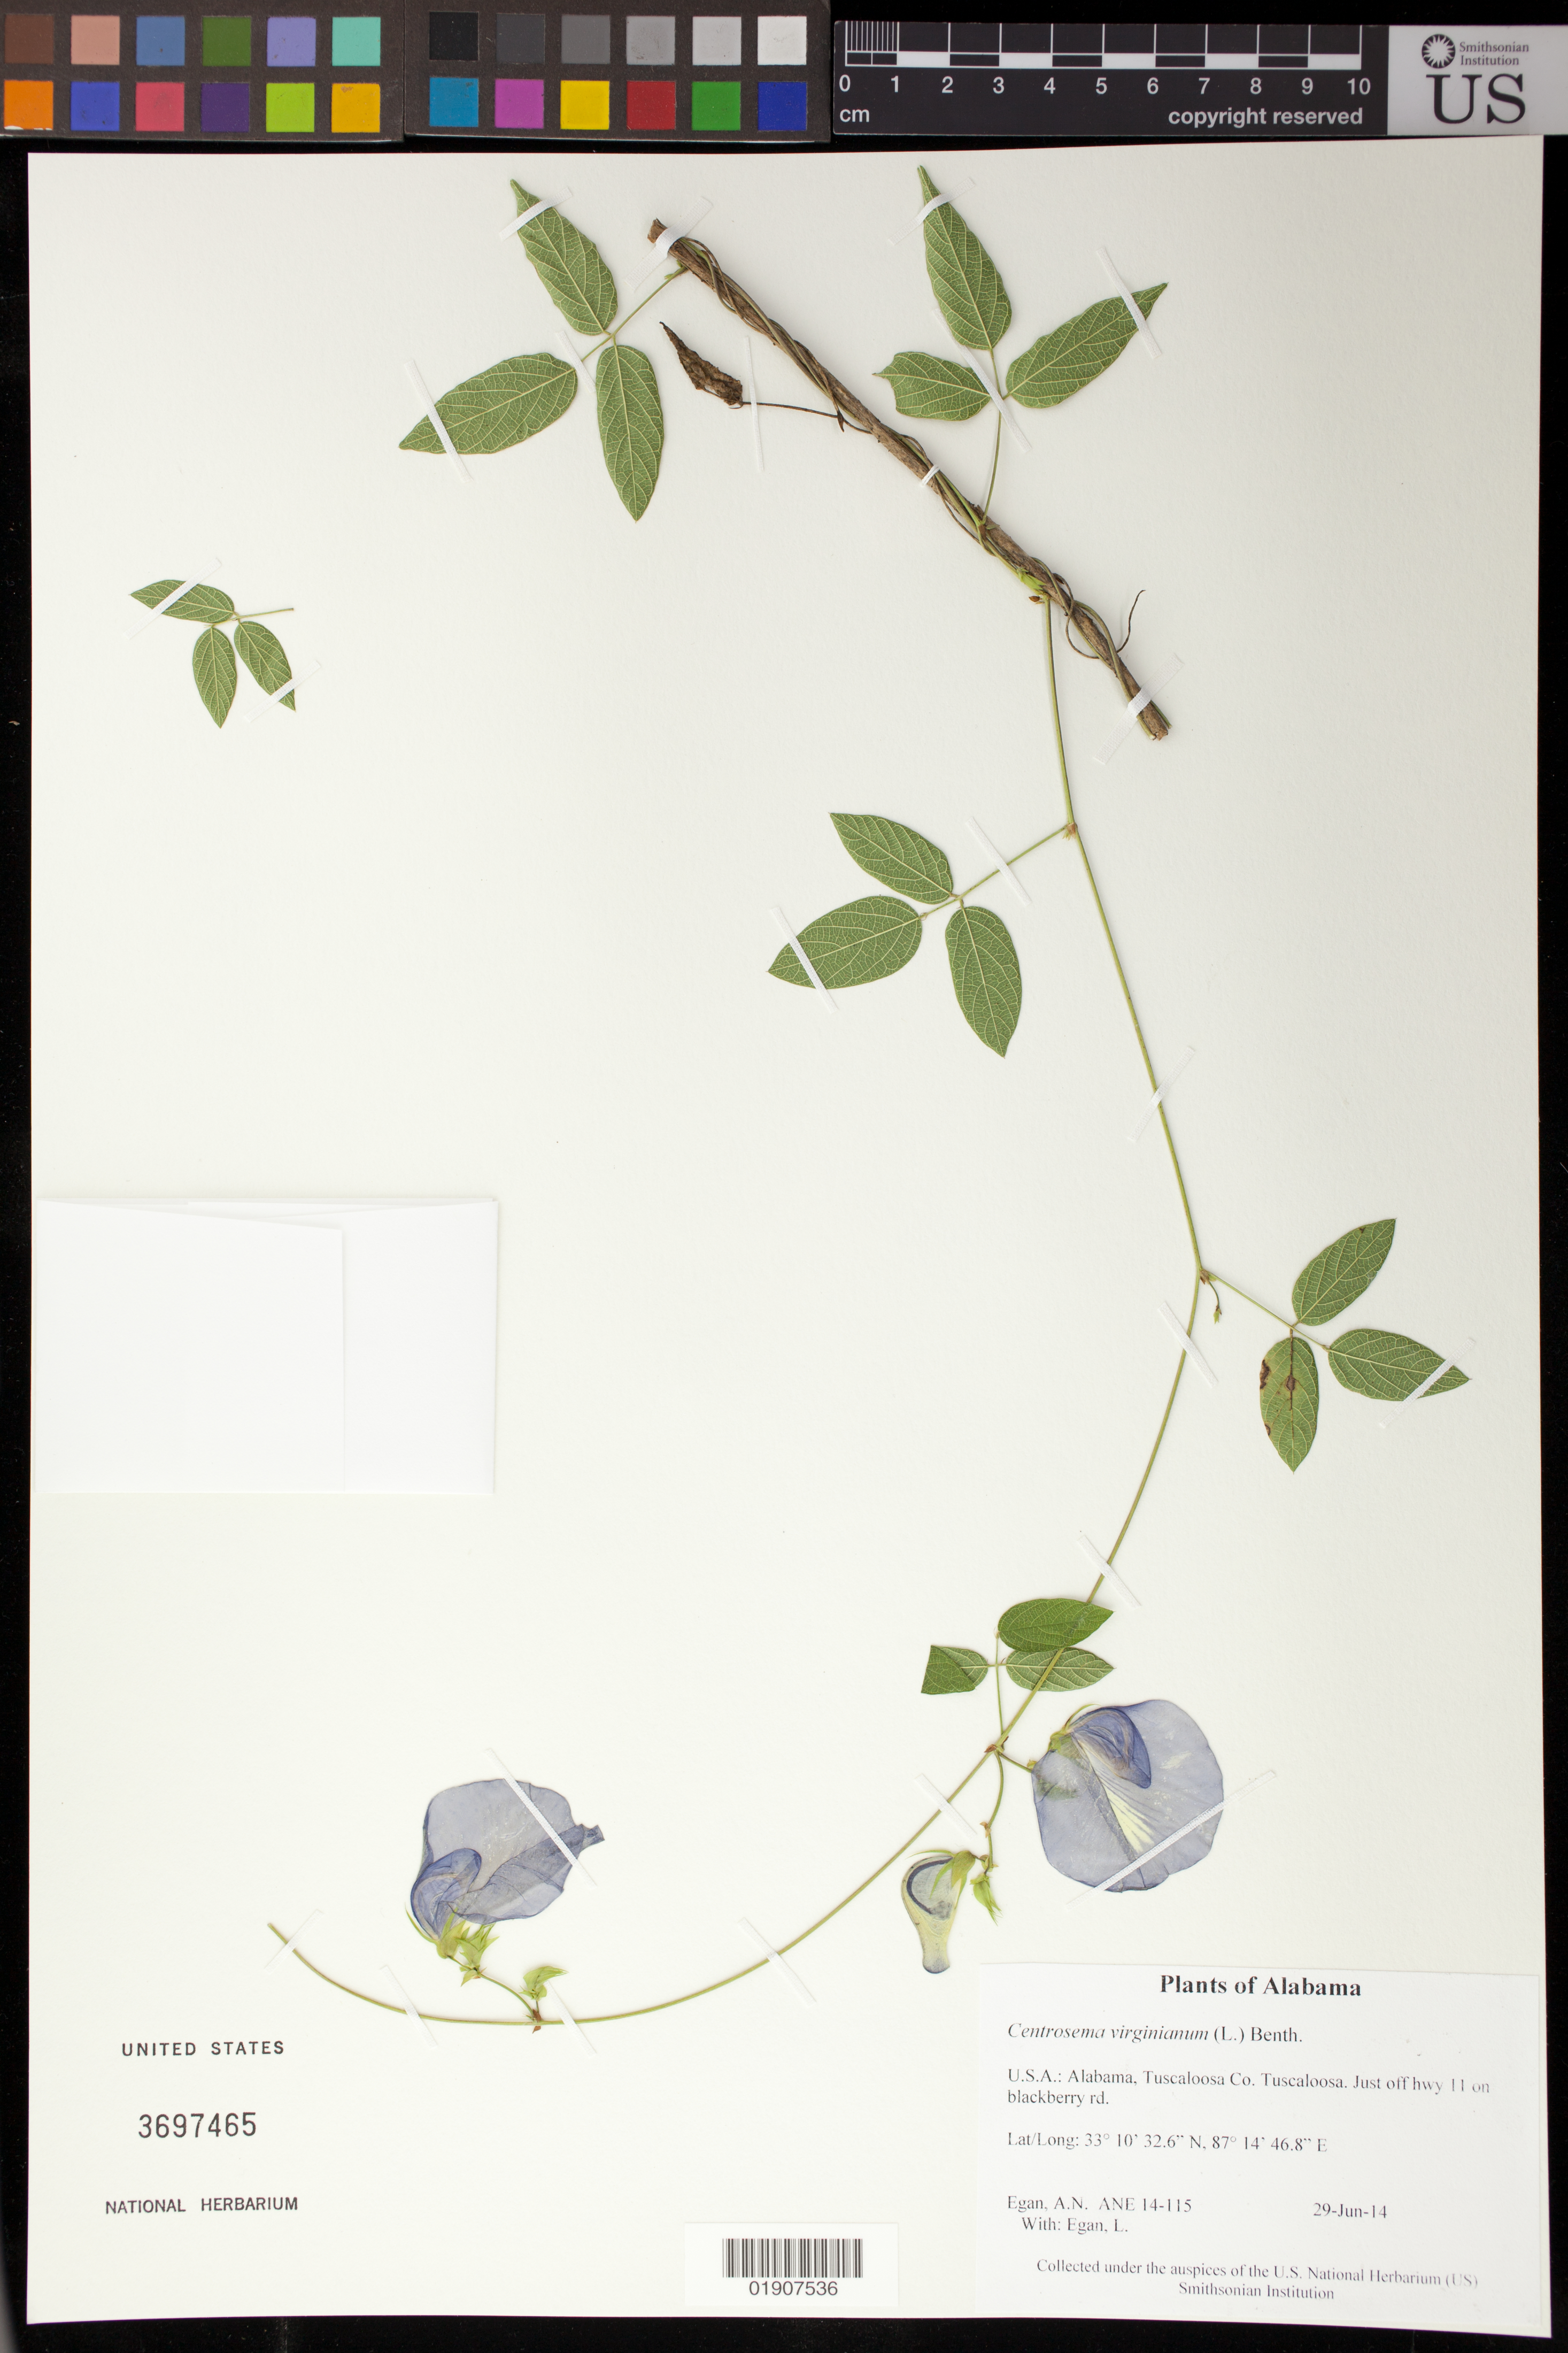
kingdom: Plantae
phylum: Tracheophyta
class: Magnoliopsida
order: Fabales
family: Fabaceae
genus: Centrosema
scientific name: Centrosema virginianum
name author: (L.) Benth.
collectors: A. N. Egan & L. Egan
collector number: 14-115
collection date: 2014-06-29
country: United States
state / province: Alabama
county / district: Tuscaloosa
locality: Tuscaloosa. Just off hwy 11 on Blackberry Rd.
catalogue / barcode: US 3697465